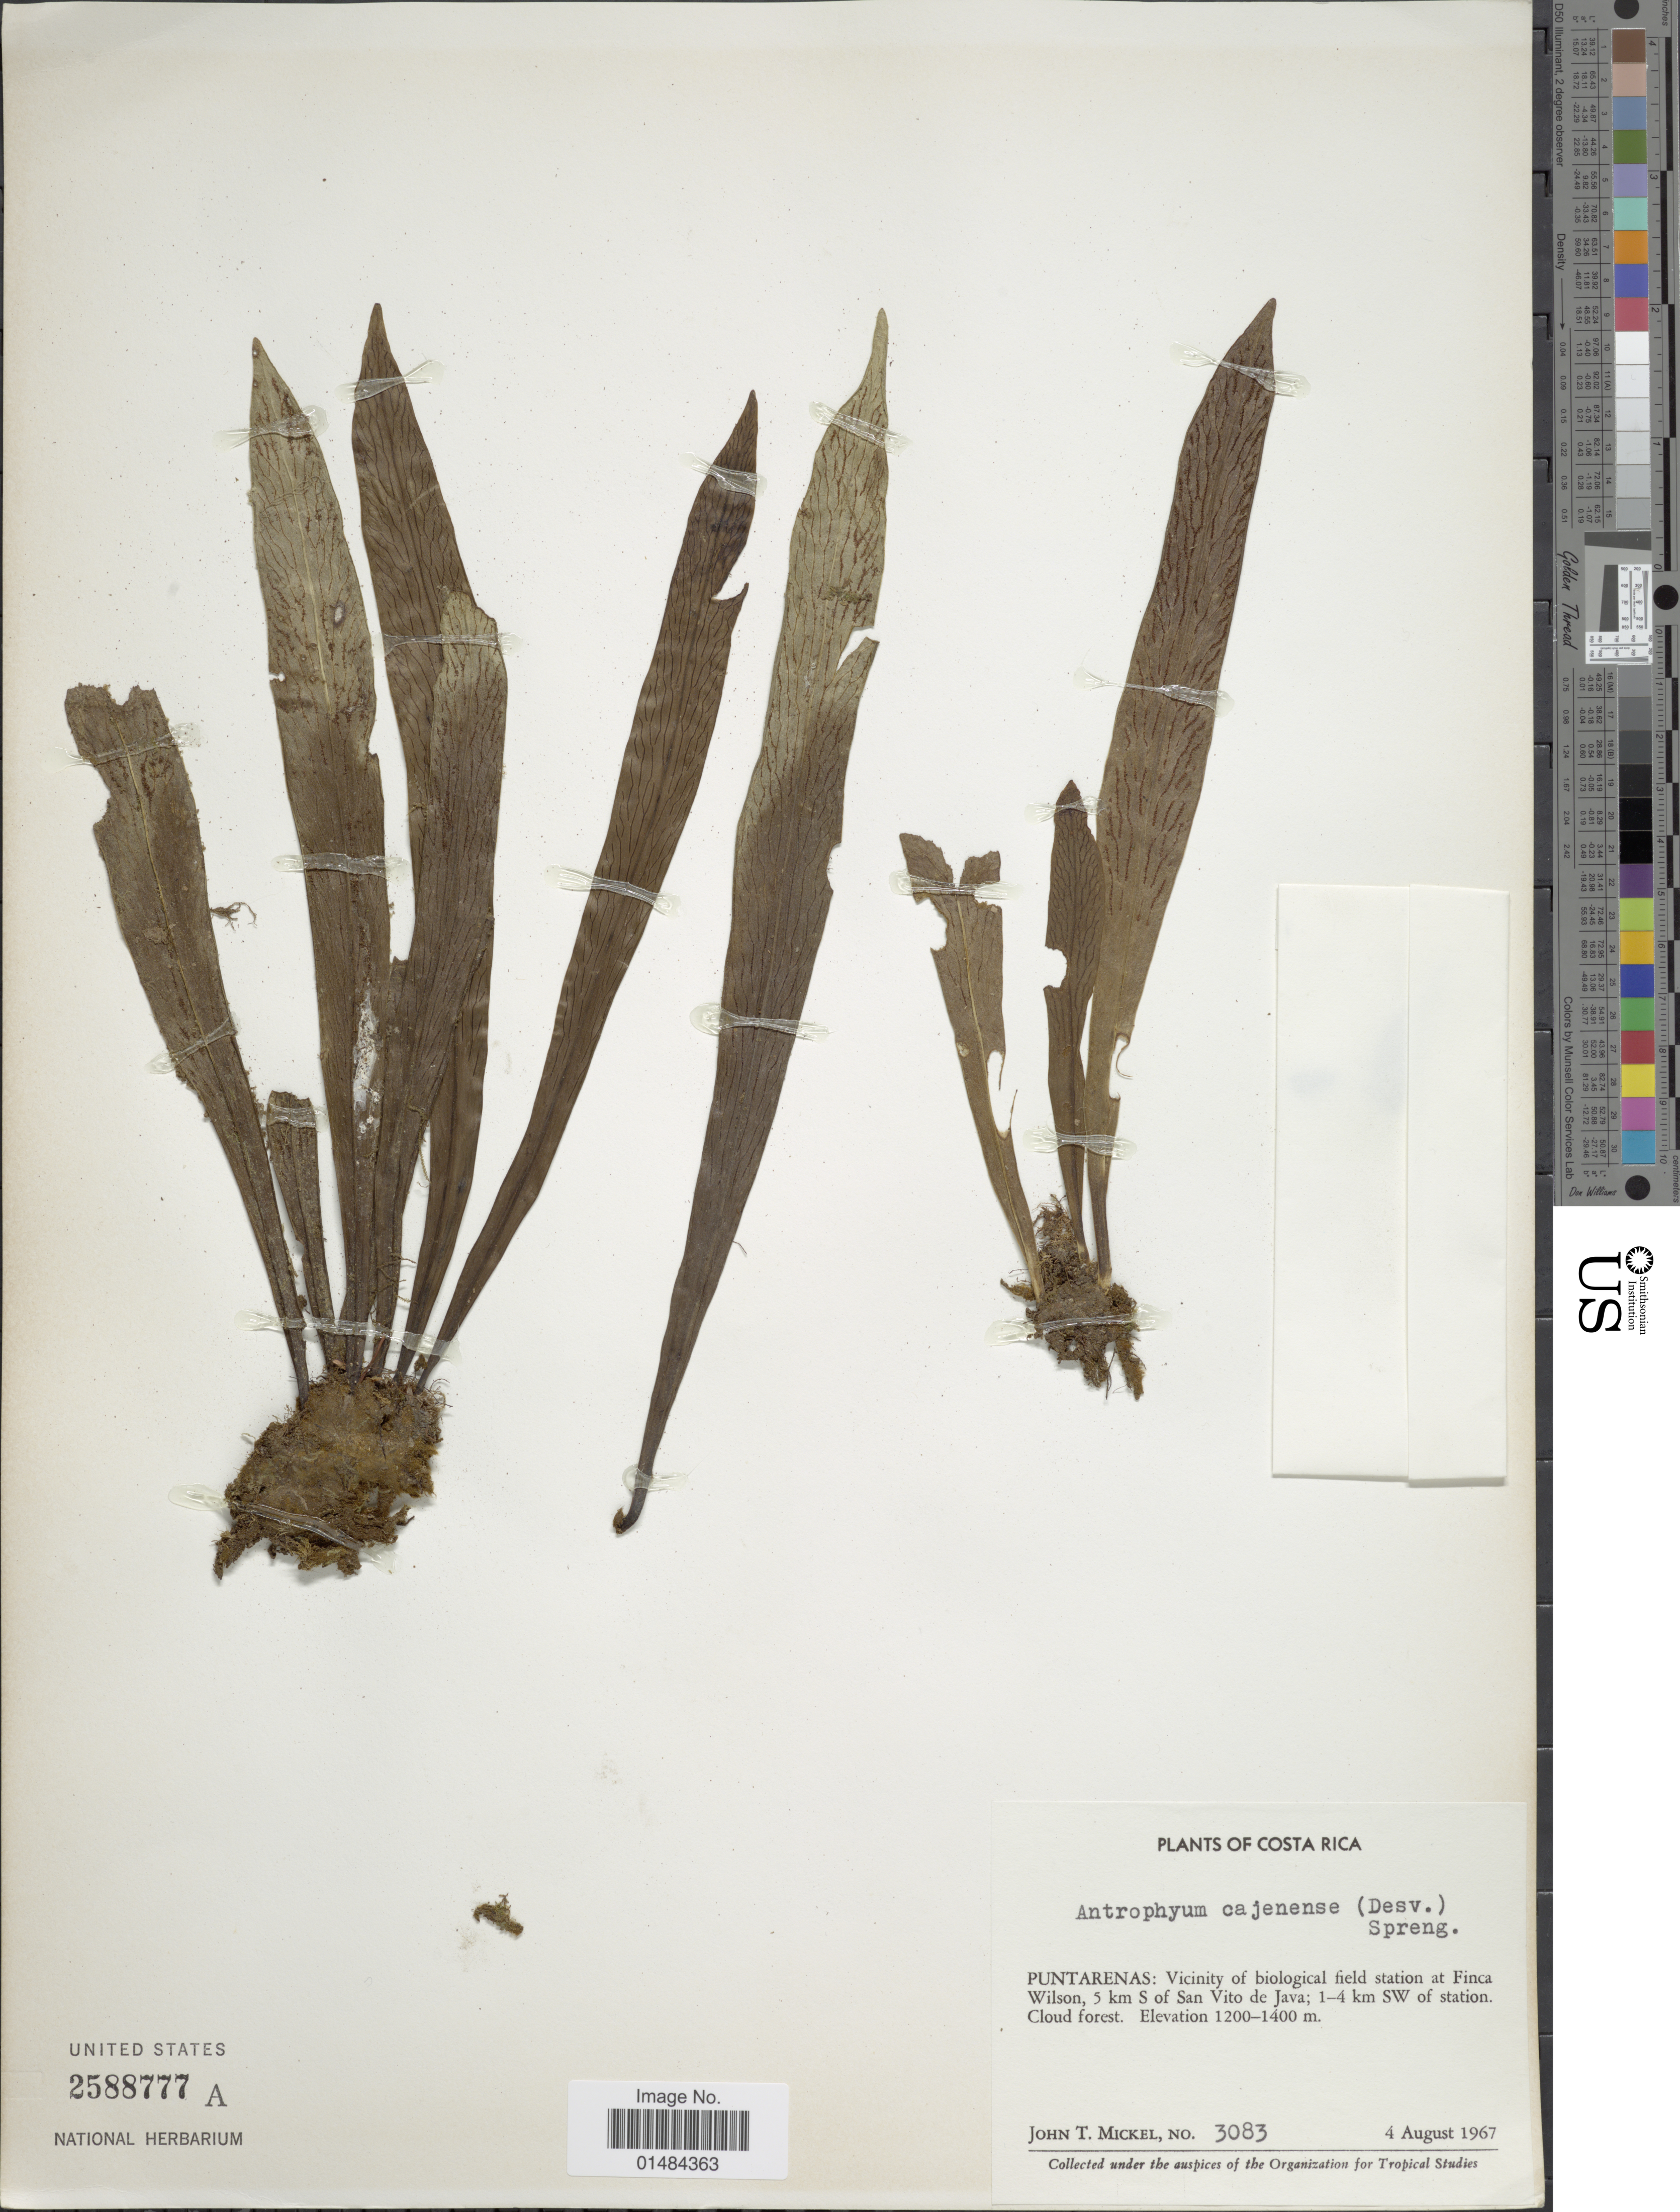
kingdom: Plantae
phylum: Tracheophyta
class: Polypodiopsida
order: Polypodiales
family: Pteridaceae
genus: Polytaenium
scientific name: Polytaenium cajenense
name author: (Desv.) Benedict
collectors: J. T. Mickel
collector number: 3083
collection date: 1967-08-04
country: Costa Rica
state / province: Puntarenas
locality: Costa Rica, Vicinity of biological field station at Finca Wilson, 5 km S of San Vito de Java; 1-4 km SW of station.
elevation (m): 1200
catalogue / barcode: US 2588777A